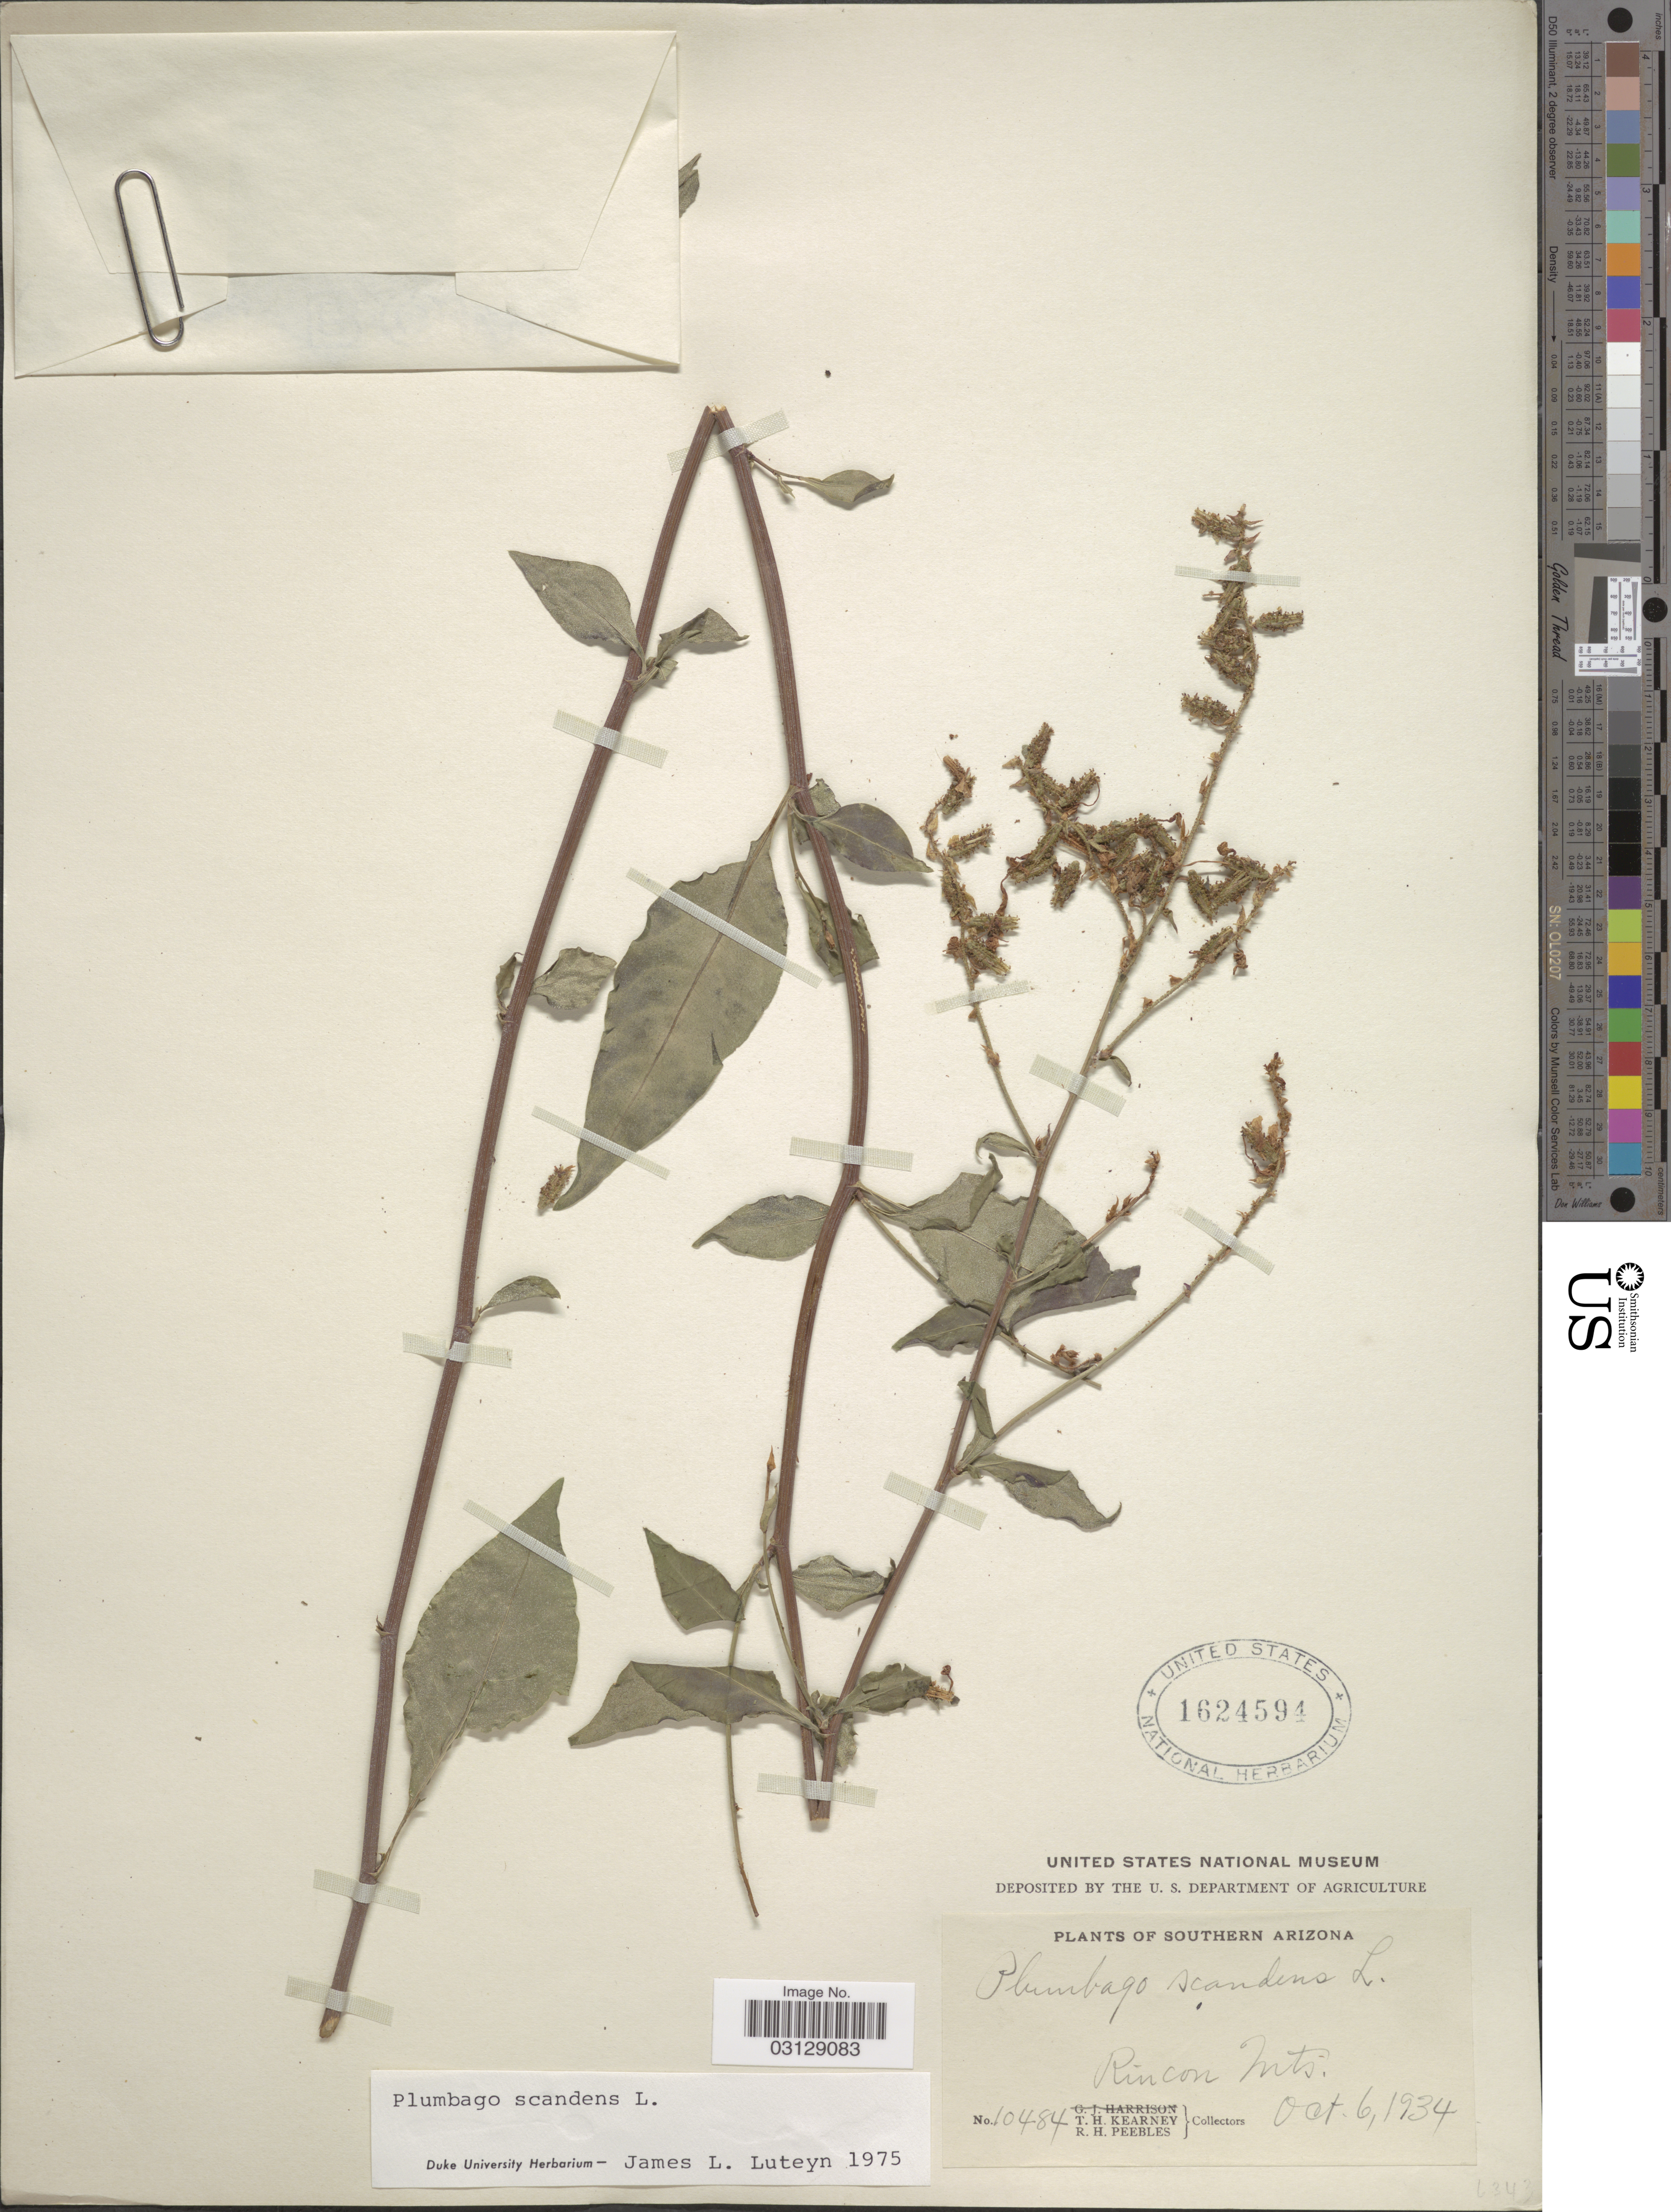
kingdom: Plantae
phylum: Tracheophyta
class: Magnoliopsida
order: Caryophyllales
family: Plumbaginaceae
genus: Plumbago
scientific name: Plumbago scandens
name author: L.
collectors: T. H. Kearney & R. H. Peebles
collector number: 10484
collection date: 1934-10-06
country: United States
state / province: Arizona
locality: Southern Arizona. Rincon Mts.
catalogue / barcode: US 1624594